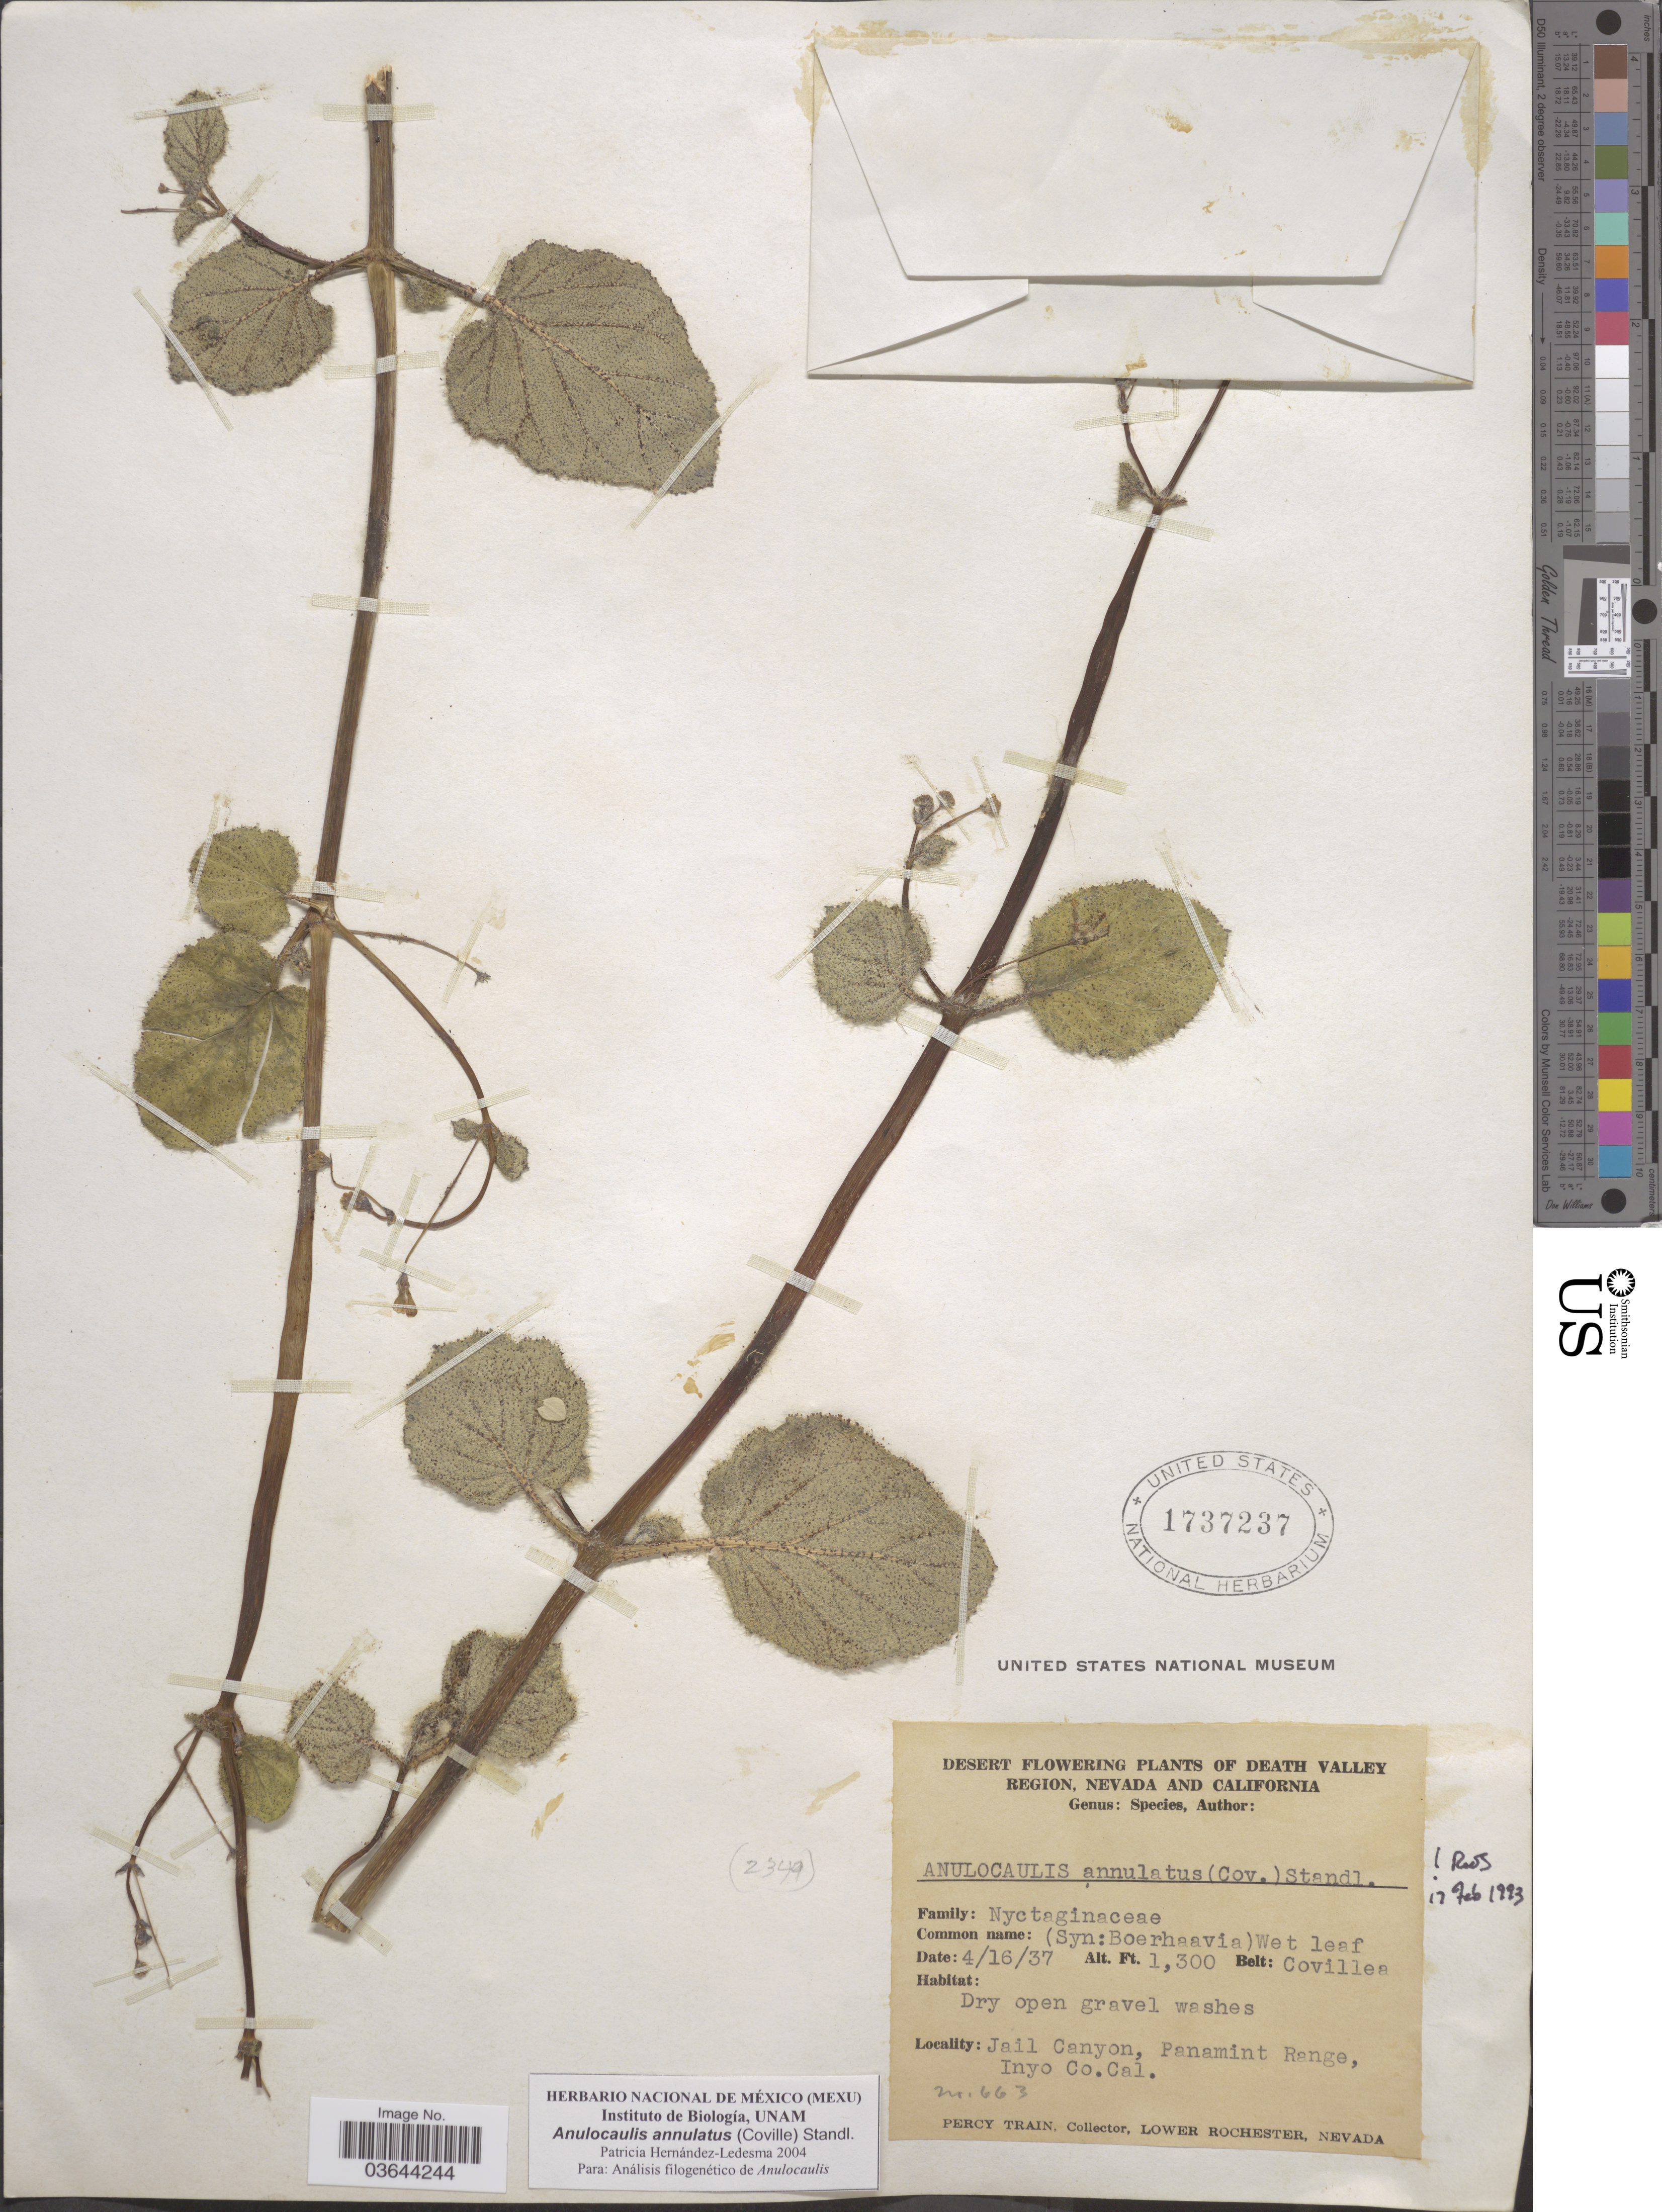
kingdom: Plantae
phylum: Tracheophyta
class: Magnoliopsida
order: Caryophyllales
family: Nyctaginaceae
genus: Anulocaulis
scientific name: Anulocaulis annulatus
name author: (Coville) Standl.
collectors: P. Train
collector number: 663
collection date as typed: Transcribed d/m/y: 16/4/37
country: United States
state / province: California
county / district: Inyo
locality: Desert. Death Valley Region. Jail Canyon, Panamint Range, Inyo Co.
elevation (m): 396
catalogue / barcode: US 1737237